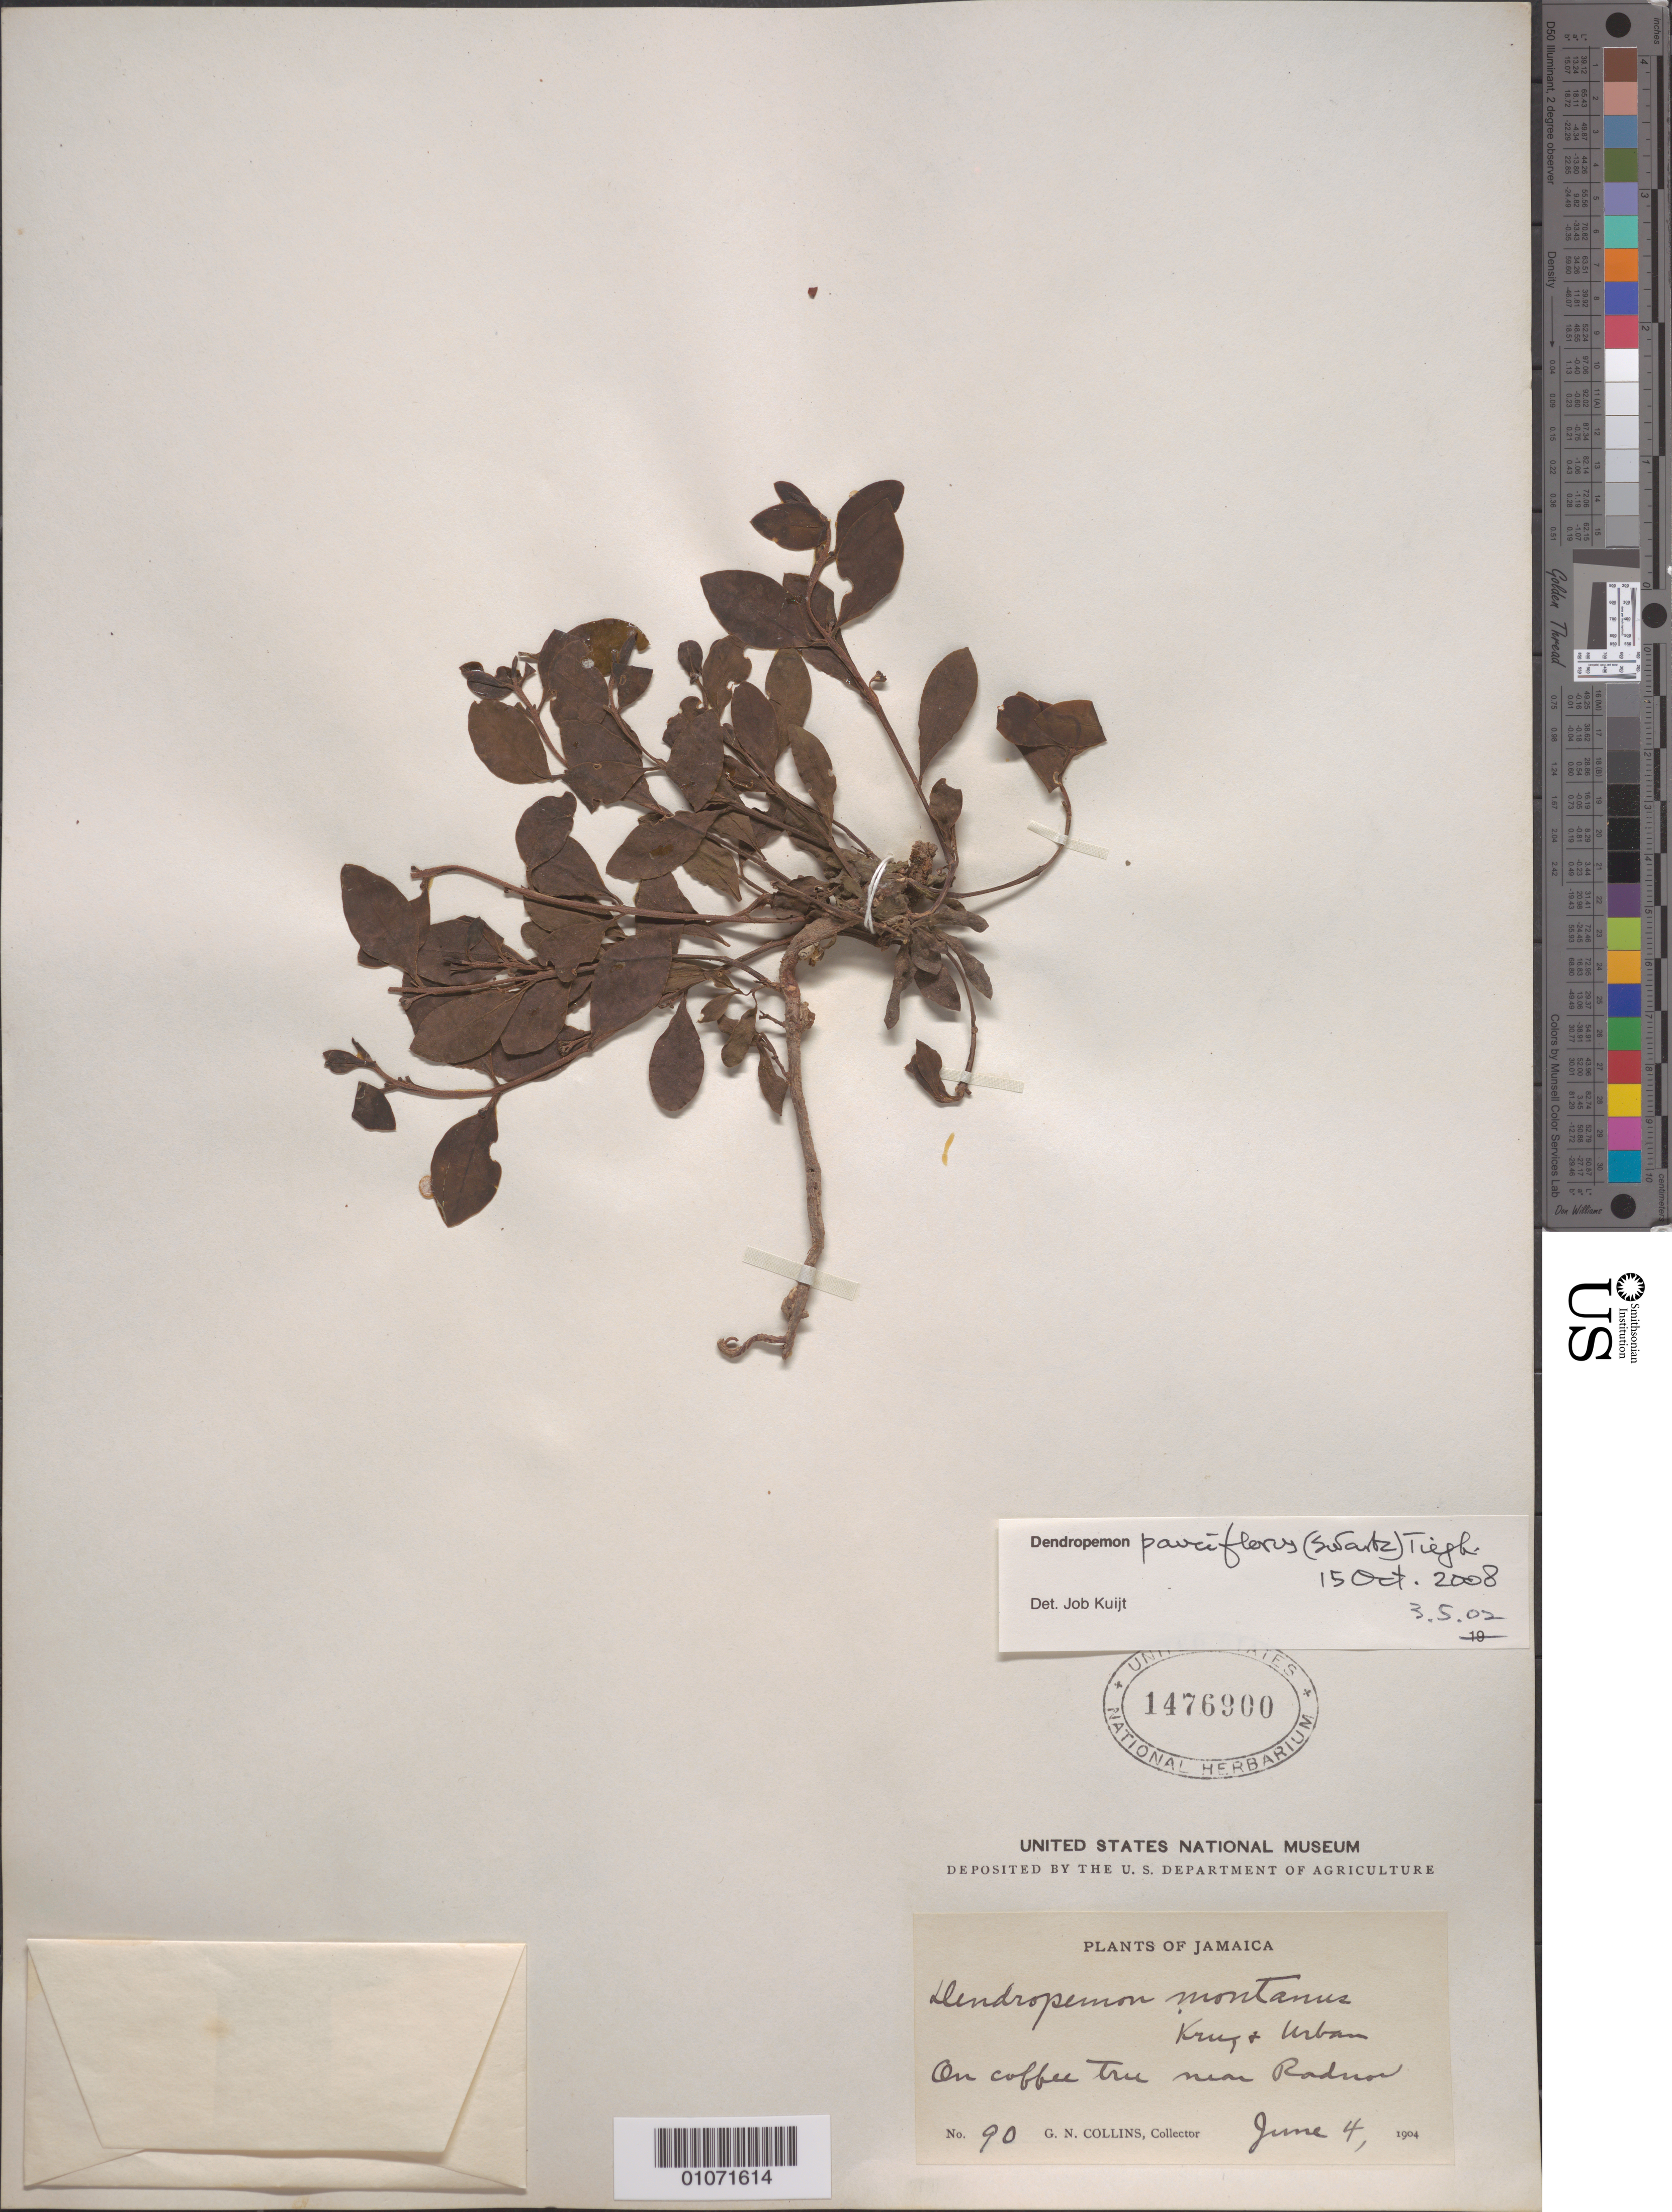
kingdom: Plantae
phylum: Tracheophyta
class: Magnoliopsida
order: Santalales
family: Loranthaceae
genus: Dendropemon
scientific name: Dendropemon parvifolius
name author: (Sw.) Steud.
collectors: G. Collins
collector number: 90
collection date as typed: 04 Jun 1904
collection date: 1904-06-04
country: Jamaica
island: Jamaica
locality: Near Randon.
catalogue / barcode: US 1476900